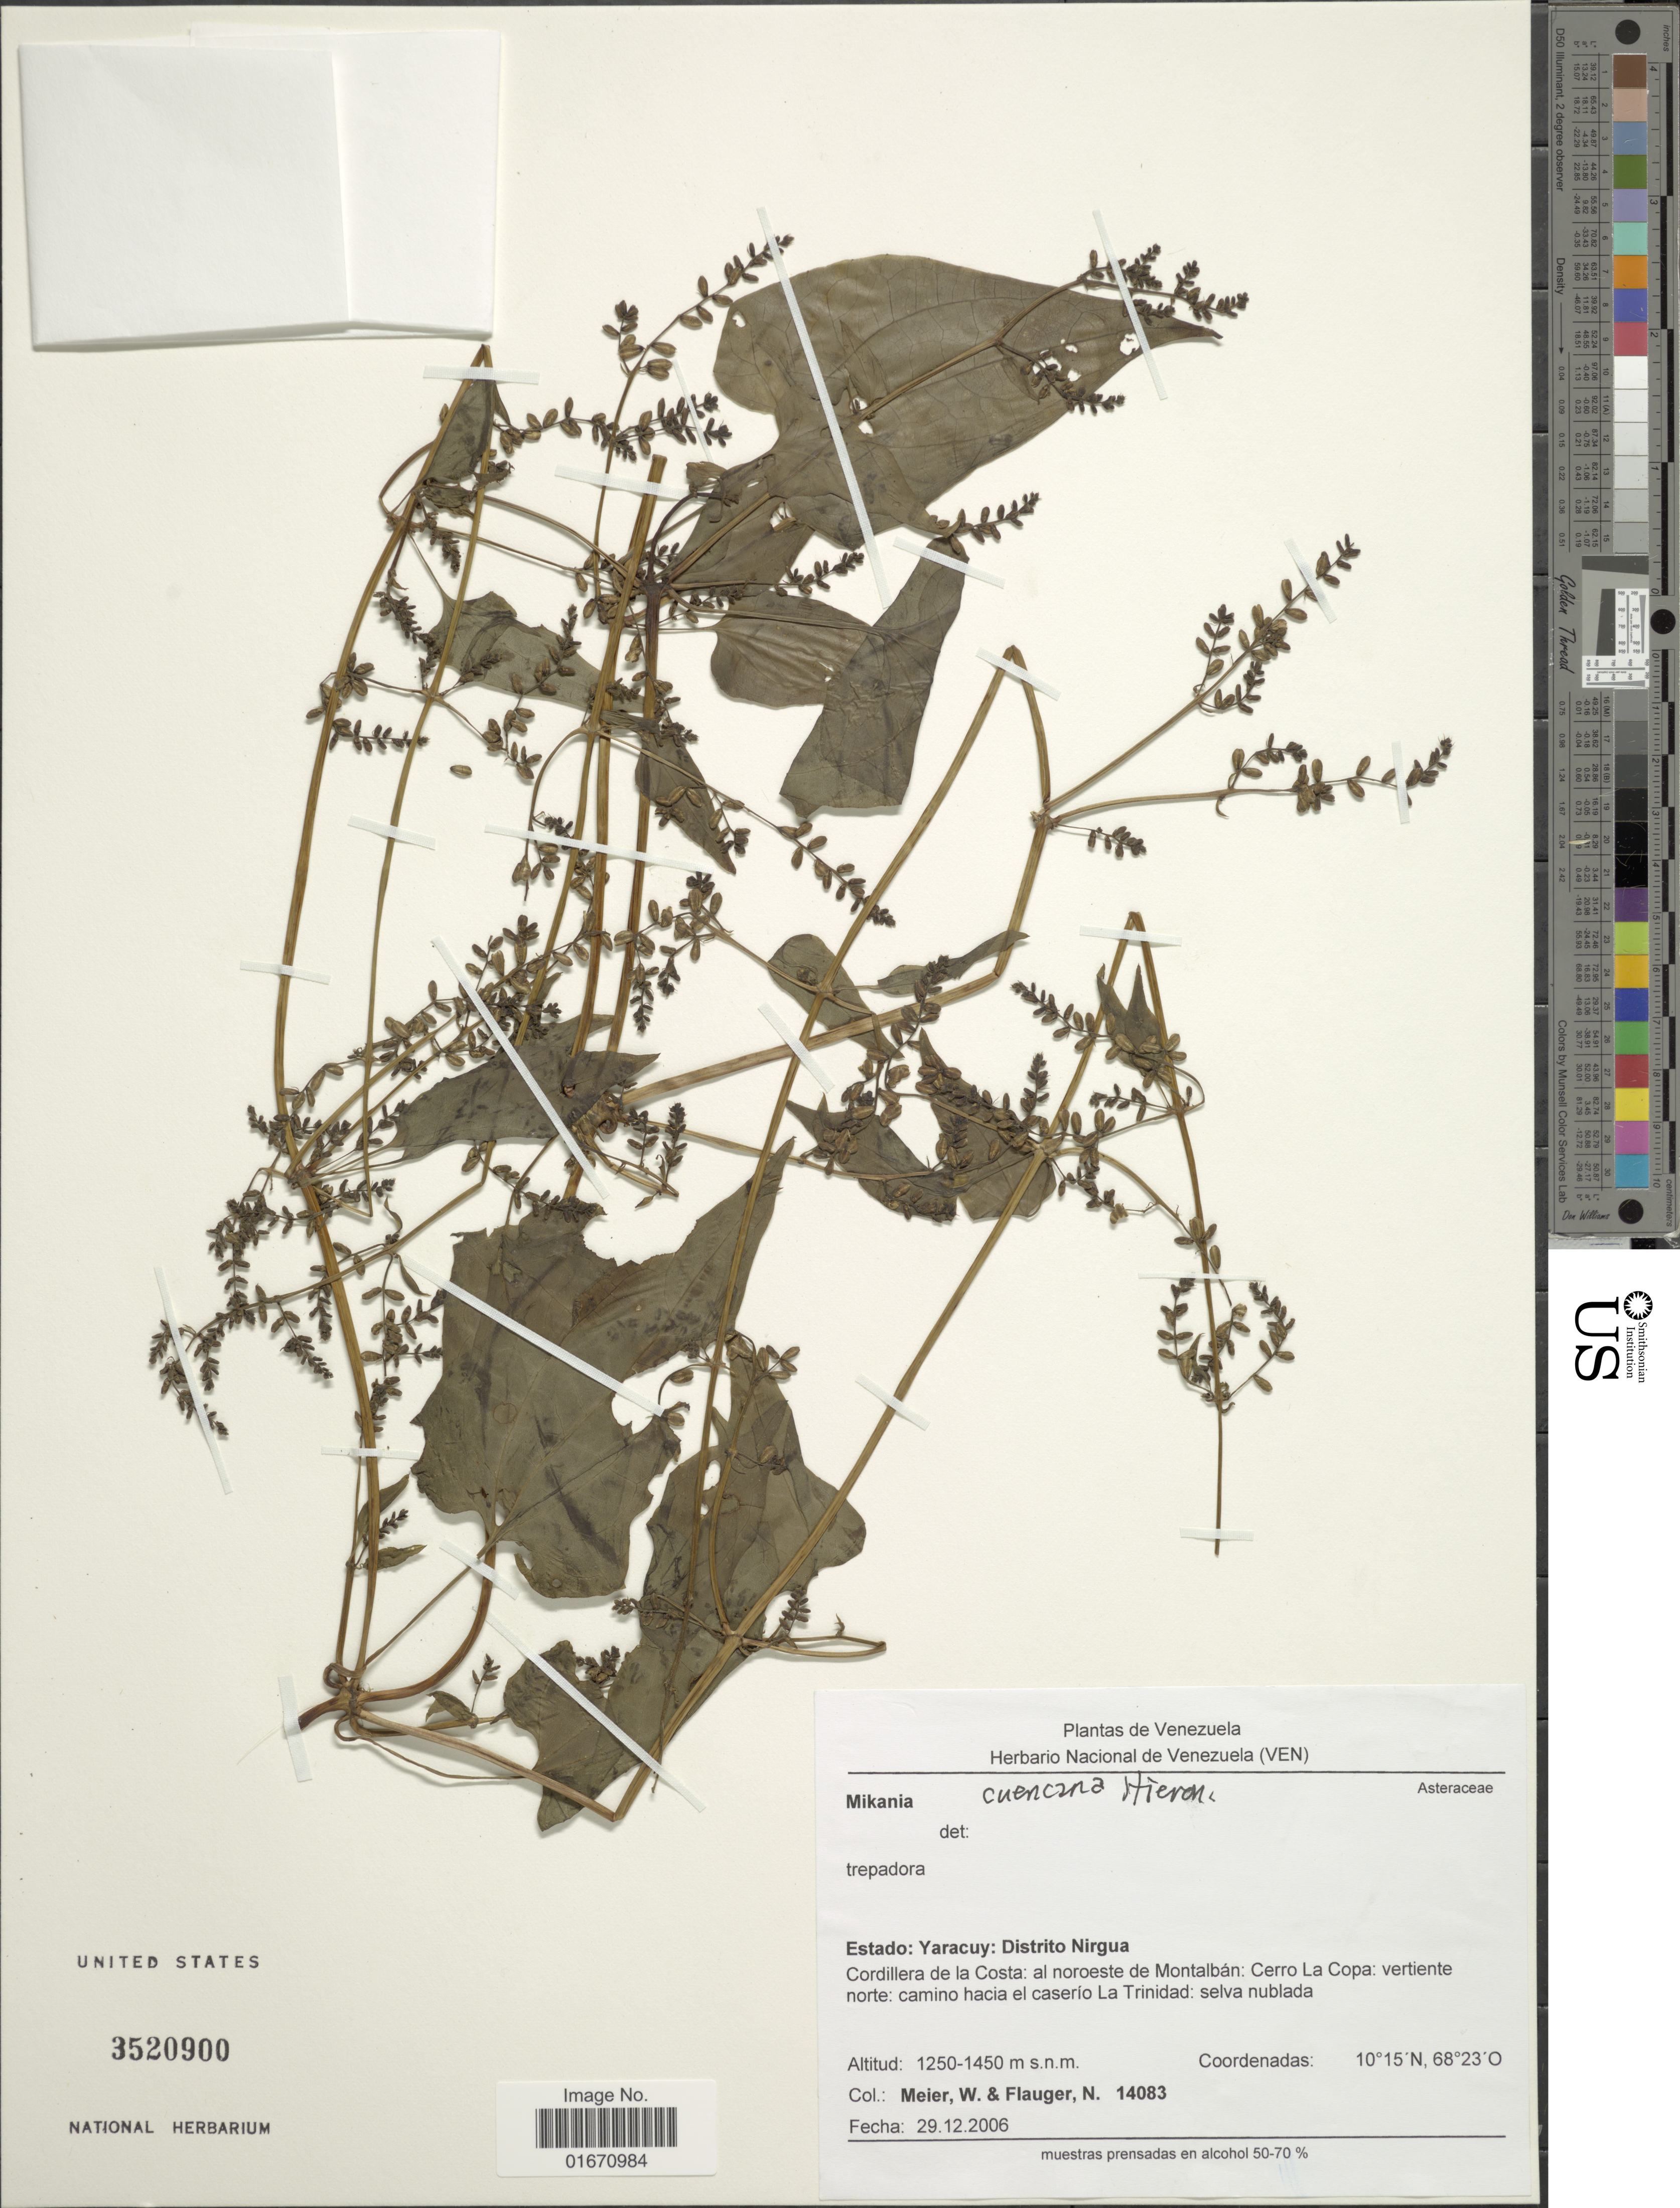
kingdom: Plantae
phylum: Tracheophyta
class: Magnoliopsida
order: Asterales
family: Asteraceae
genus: Mikania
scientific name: Mikania cuencana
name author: Hieron.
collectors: W. Meier & N. Flauger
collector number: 14083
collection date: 2006-12-29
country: Venezuela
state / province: Yaracuy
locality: Distrito Nirgua, Cordillera de la Costa, al noroeste de Montalban, Cerro La Copa, vertiente norte, camino hacia el caserio La Trinidad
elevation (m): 1250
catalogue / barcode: US 3520900